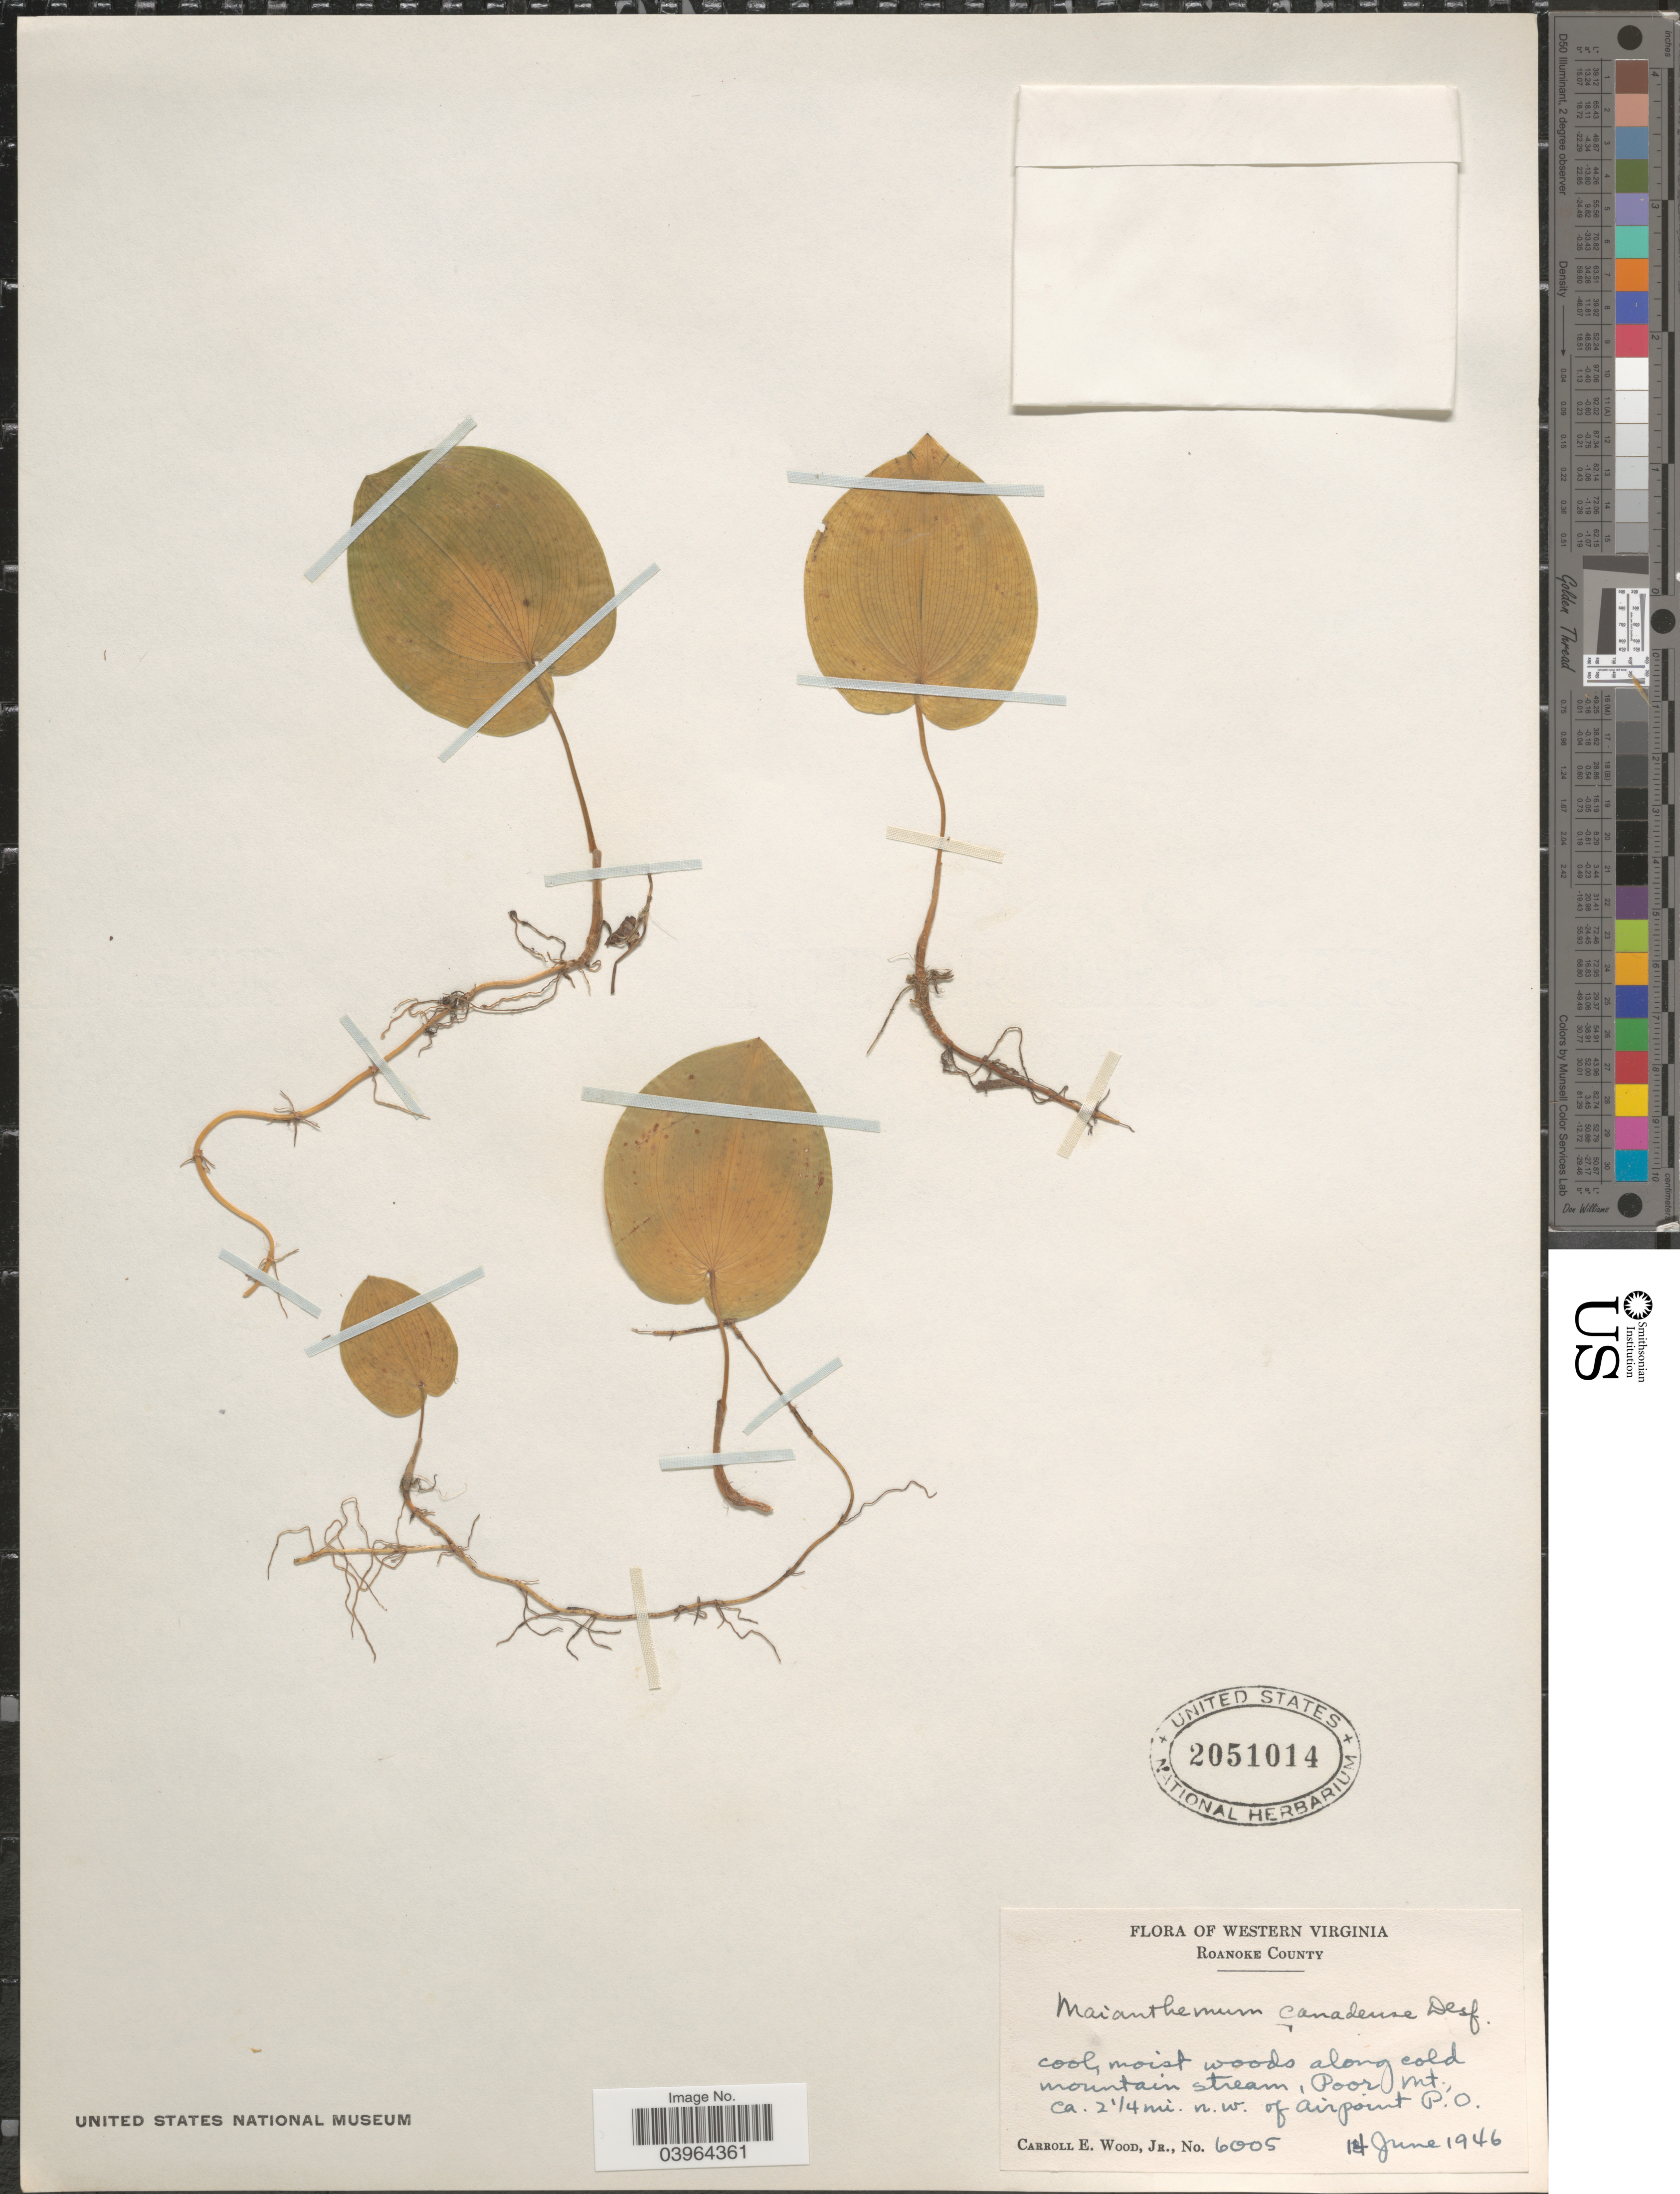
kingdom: Plantae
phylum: Tracheophyta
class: Liliopsida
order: Asparagales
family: Asparagaceae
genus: Maianthemum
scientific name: Maianthemum canadense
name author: Desf.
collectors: C. E. Wood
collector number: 6005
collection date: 1946-06-14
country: United States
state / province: Virginia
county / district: Roanoke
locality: Western Virginia. Roanoke County. Moist woods along cold mountain stream, Poor Mt., ca. 2¼ mi. n.w. of Airpoint P.O.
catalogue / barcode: US 2051014